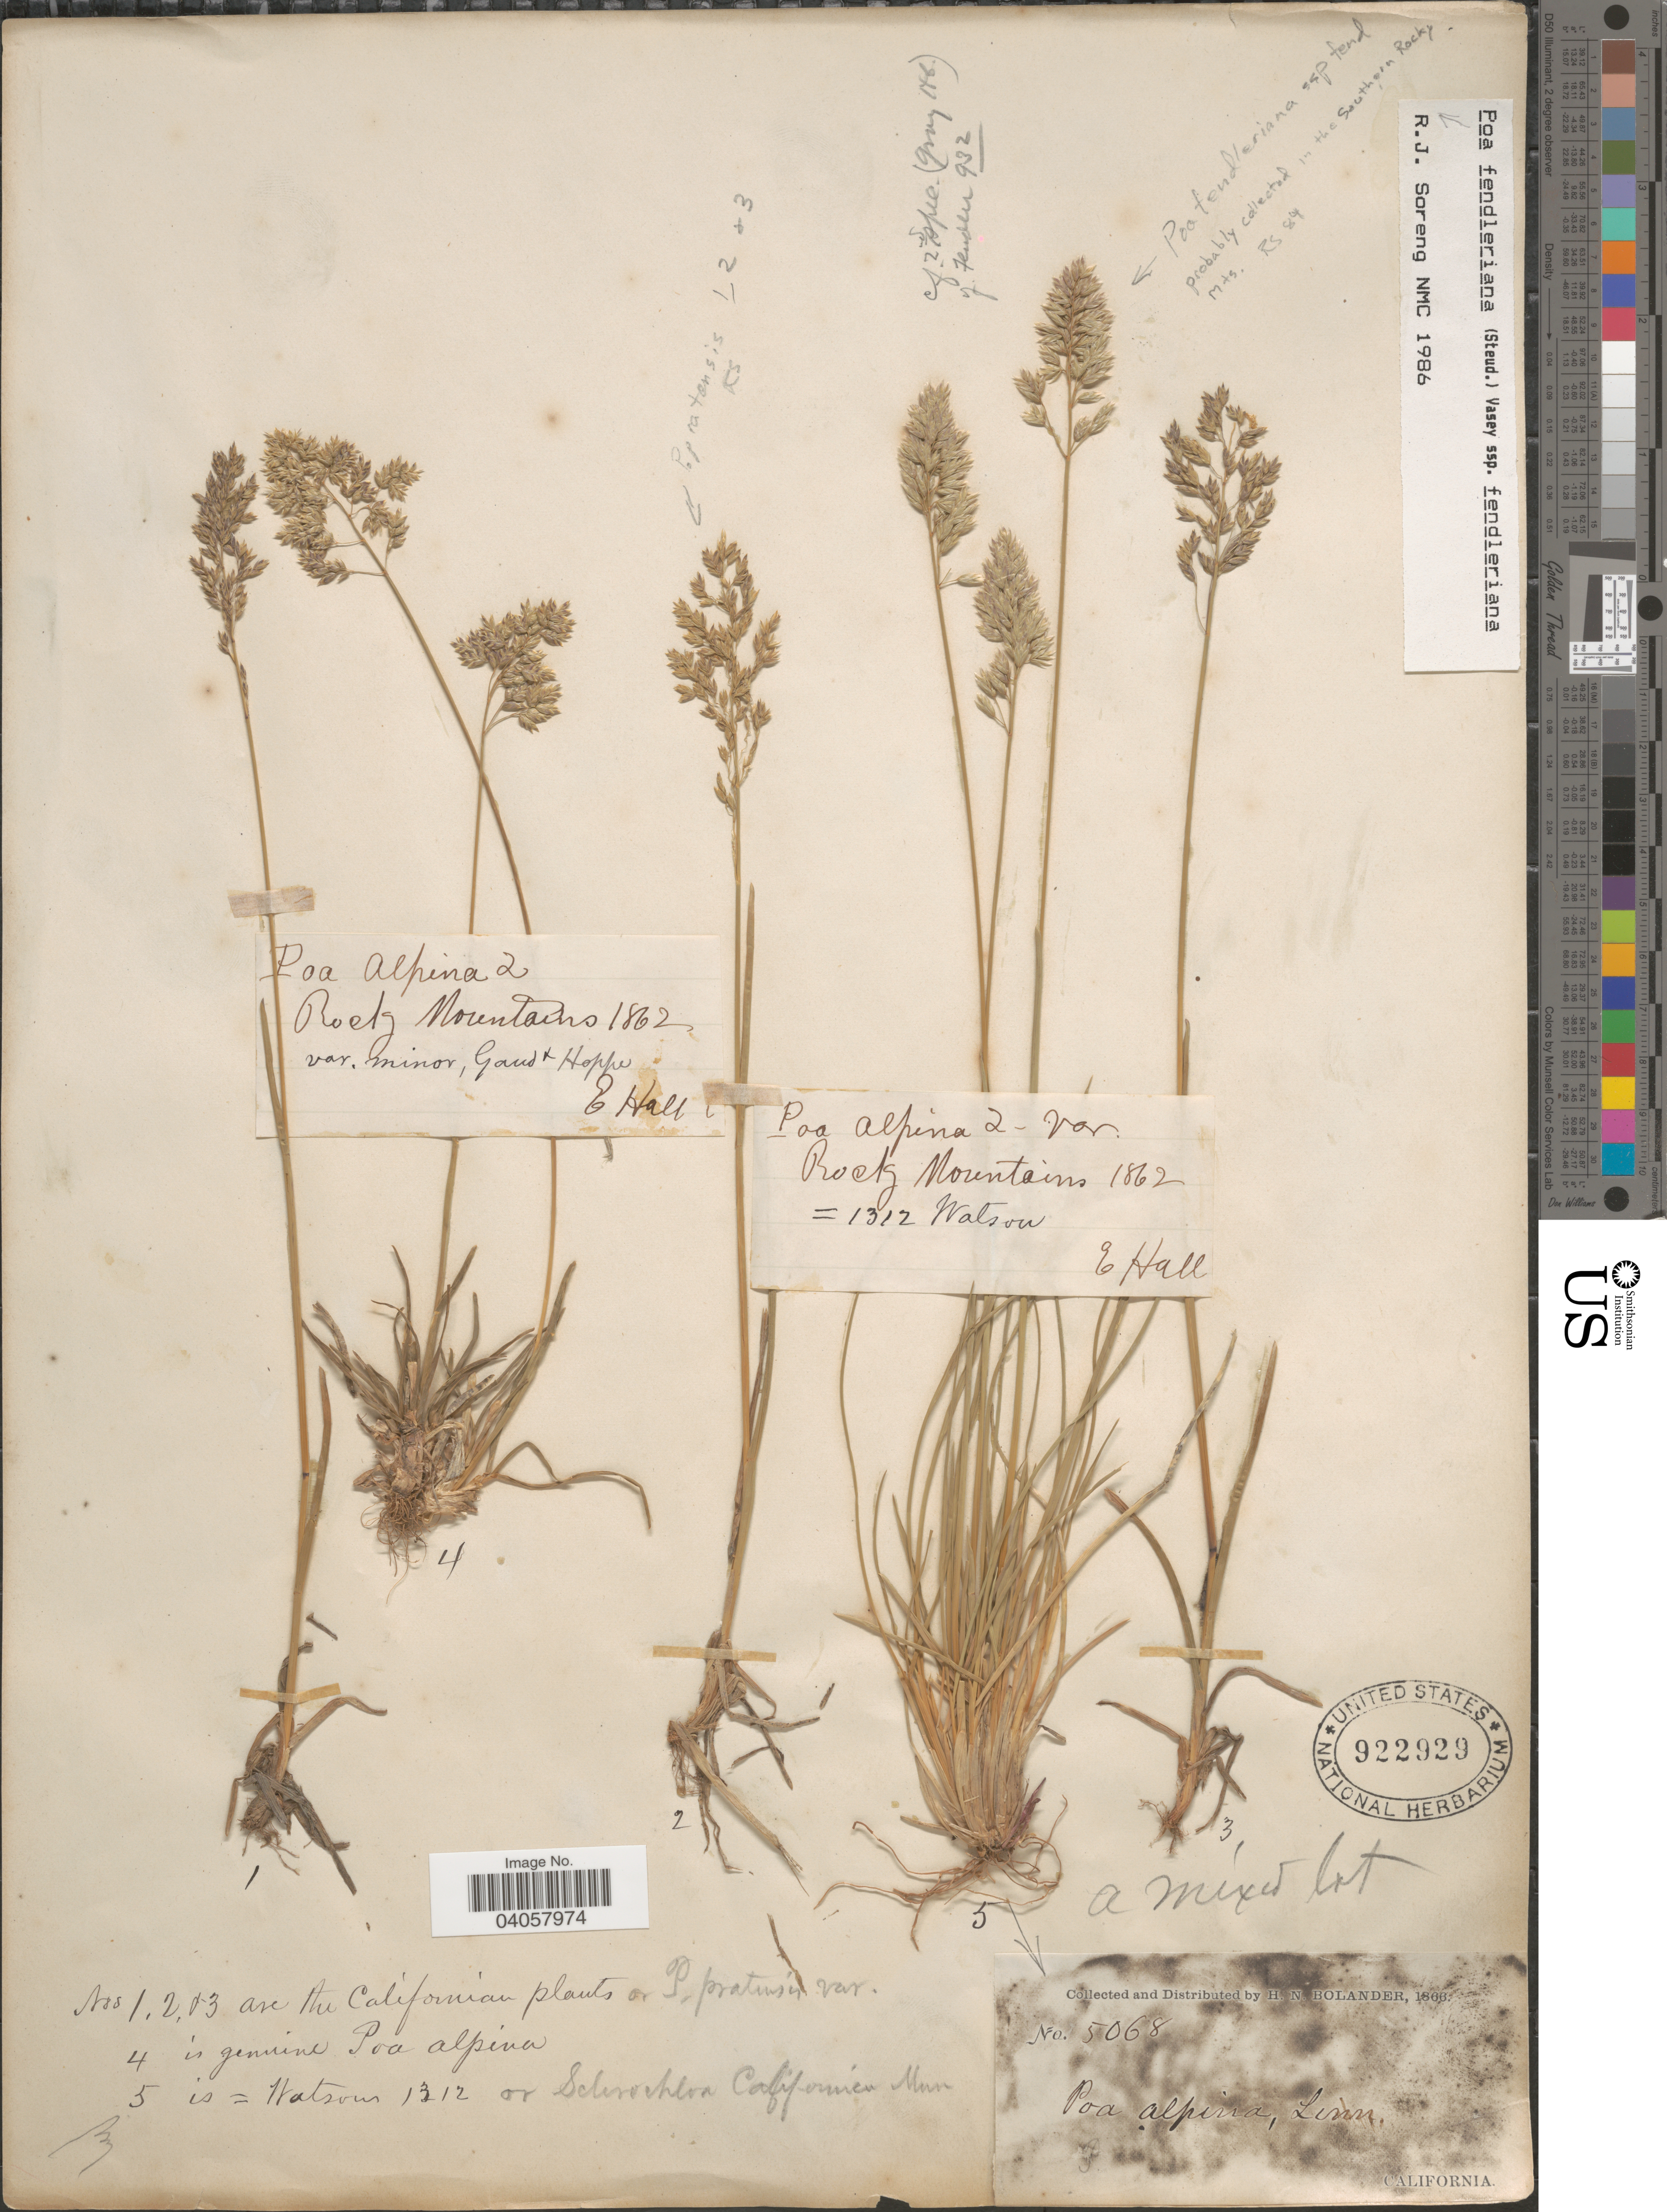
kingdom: Plantae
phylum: Tracheophyta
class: Liliopsida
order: Poales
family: Poaceae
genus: Poa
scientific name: Poa fendleriana subsp. longiligula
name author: (Scribn. & T.A. Williams) Soreng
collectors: E. Hall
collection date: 1862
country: United States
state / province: Colorado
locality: Rocky Mountains.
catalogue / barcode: US 922929-2